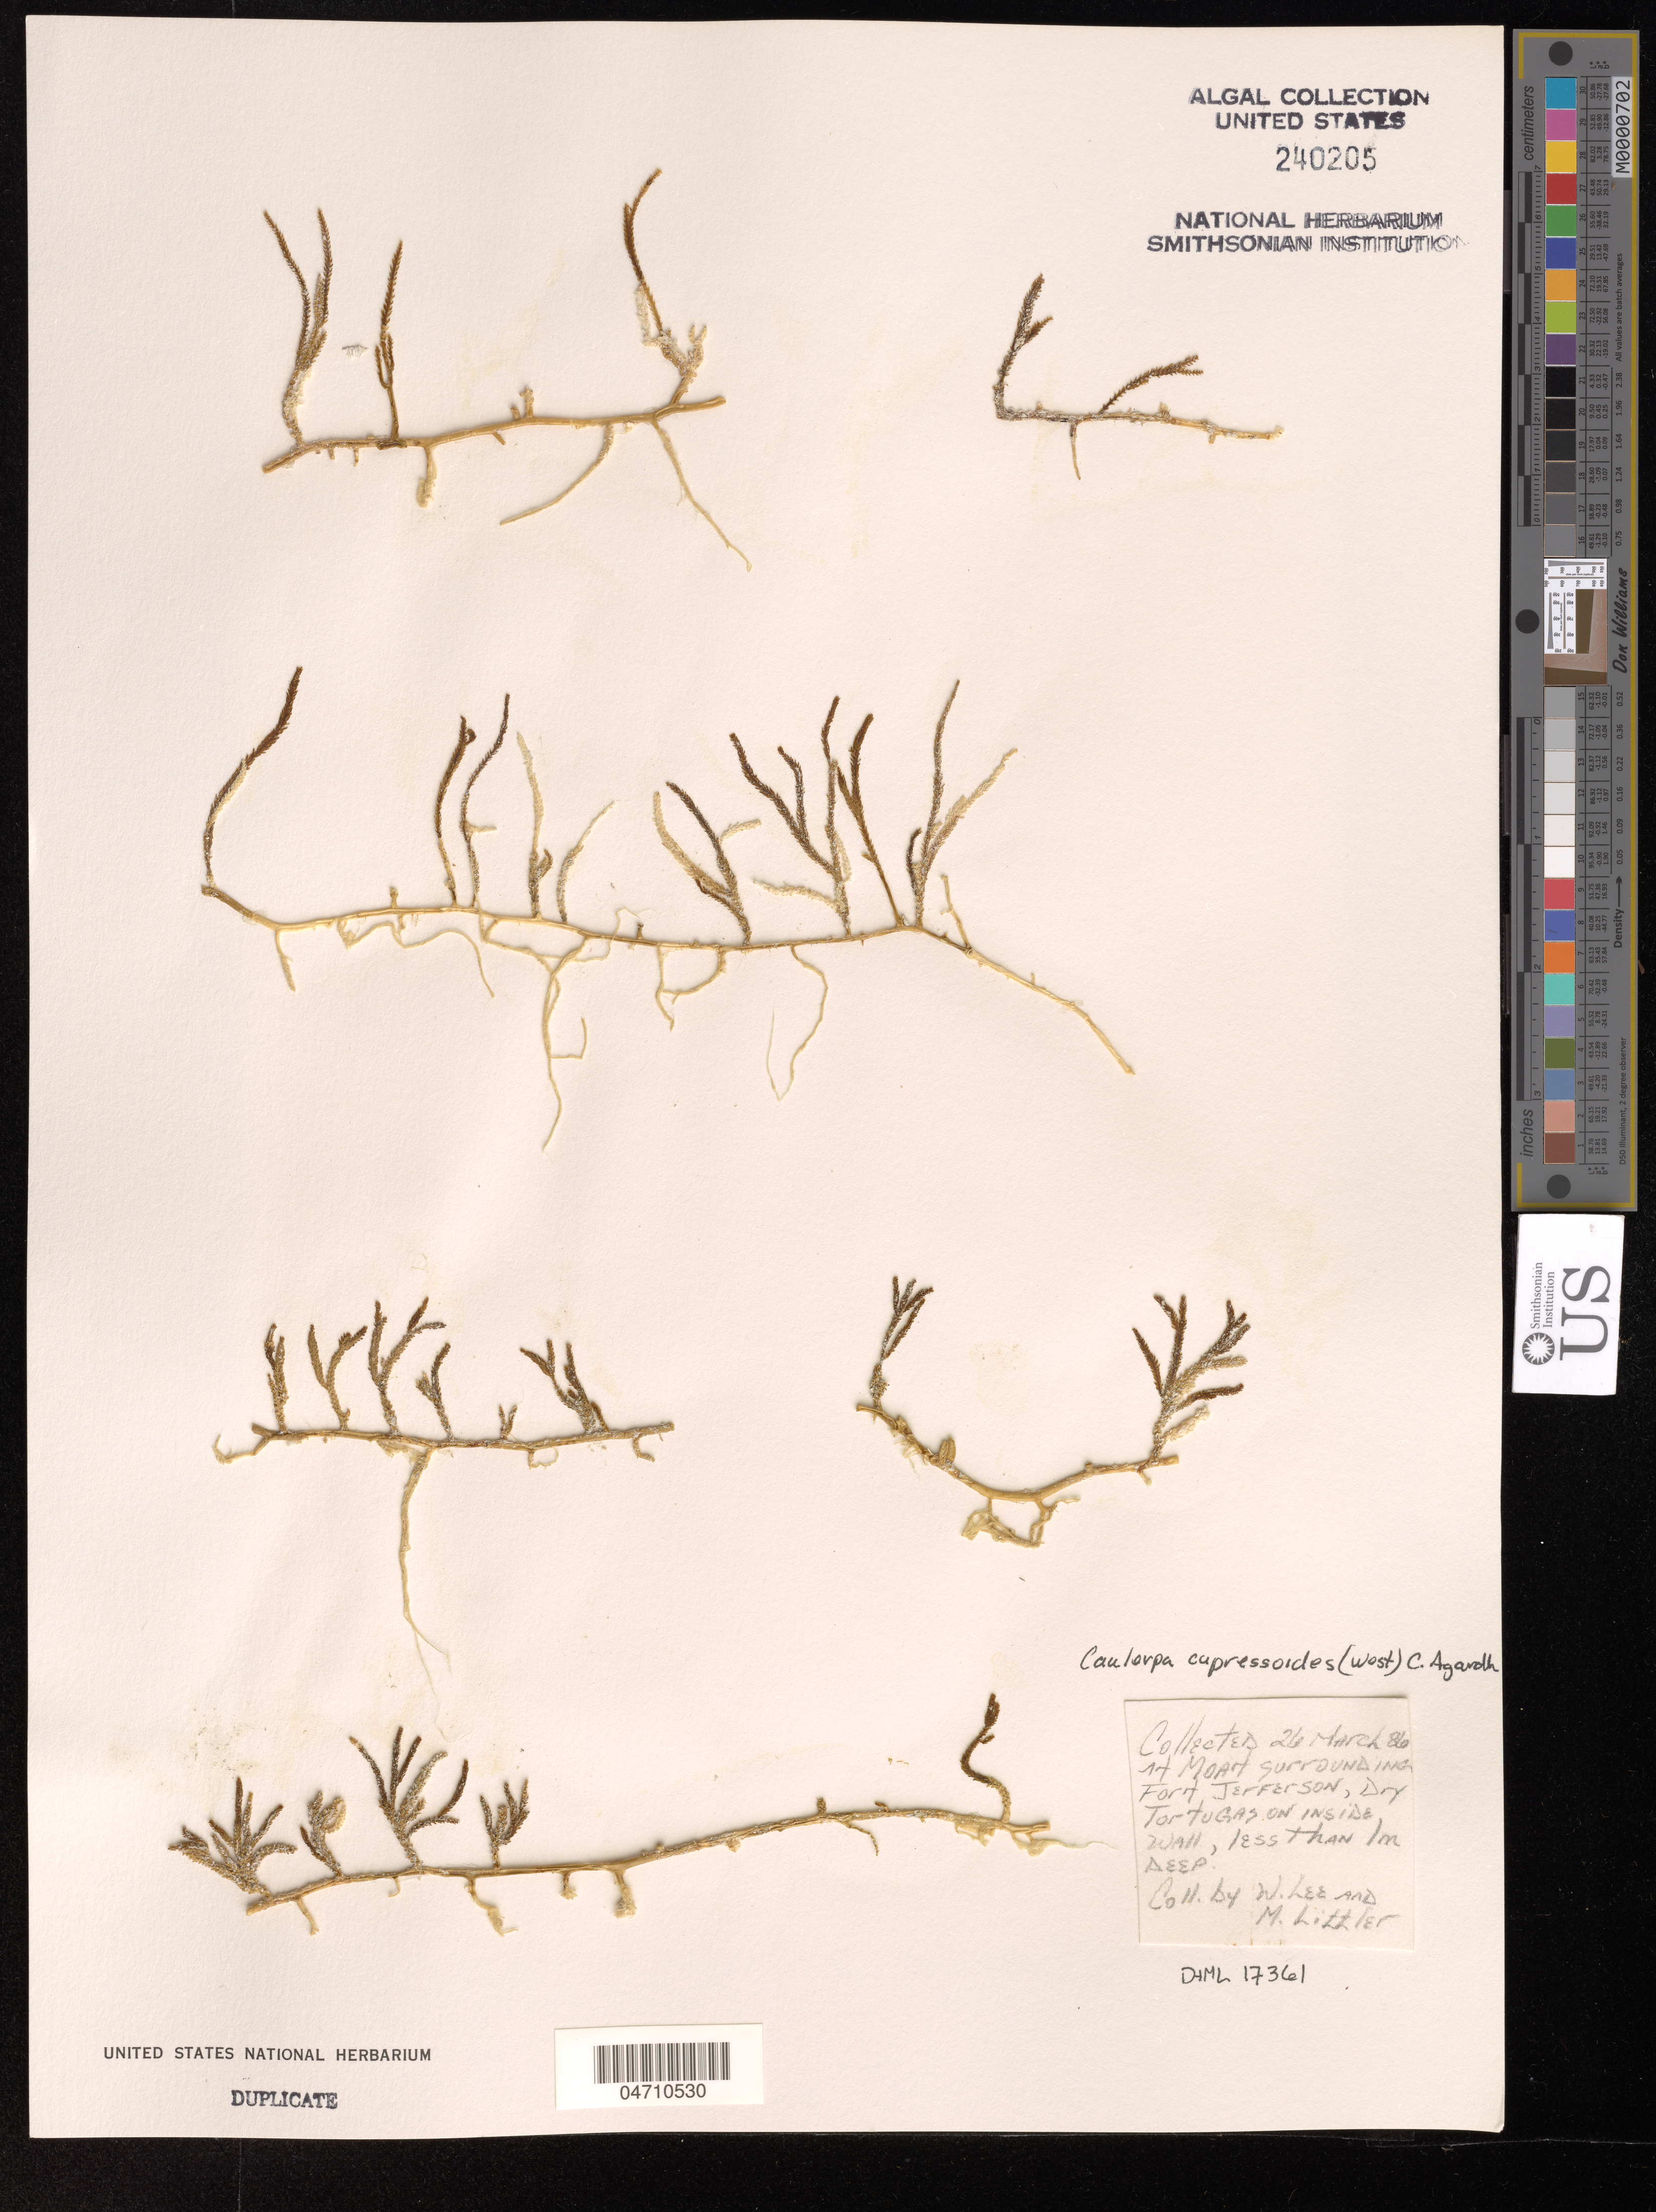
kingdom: Plantae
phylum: Chlorophyta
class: Ulvophyceae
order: Bryopsidales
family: Caulerpaceae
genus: Caulerpa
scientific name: Caulerpa cupressoides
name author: (Vahl) C. Agardh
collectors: W. Lee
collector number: D&ML 17361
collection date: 1986-03-26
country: United States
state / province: Florida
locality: Fort Jefferson, Dry Tortugas. Moat surrounding Ft. Jefferson on inside wall.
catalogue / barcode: US 240205